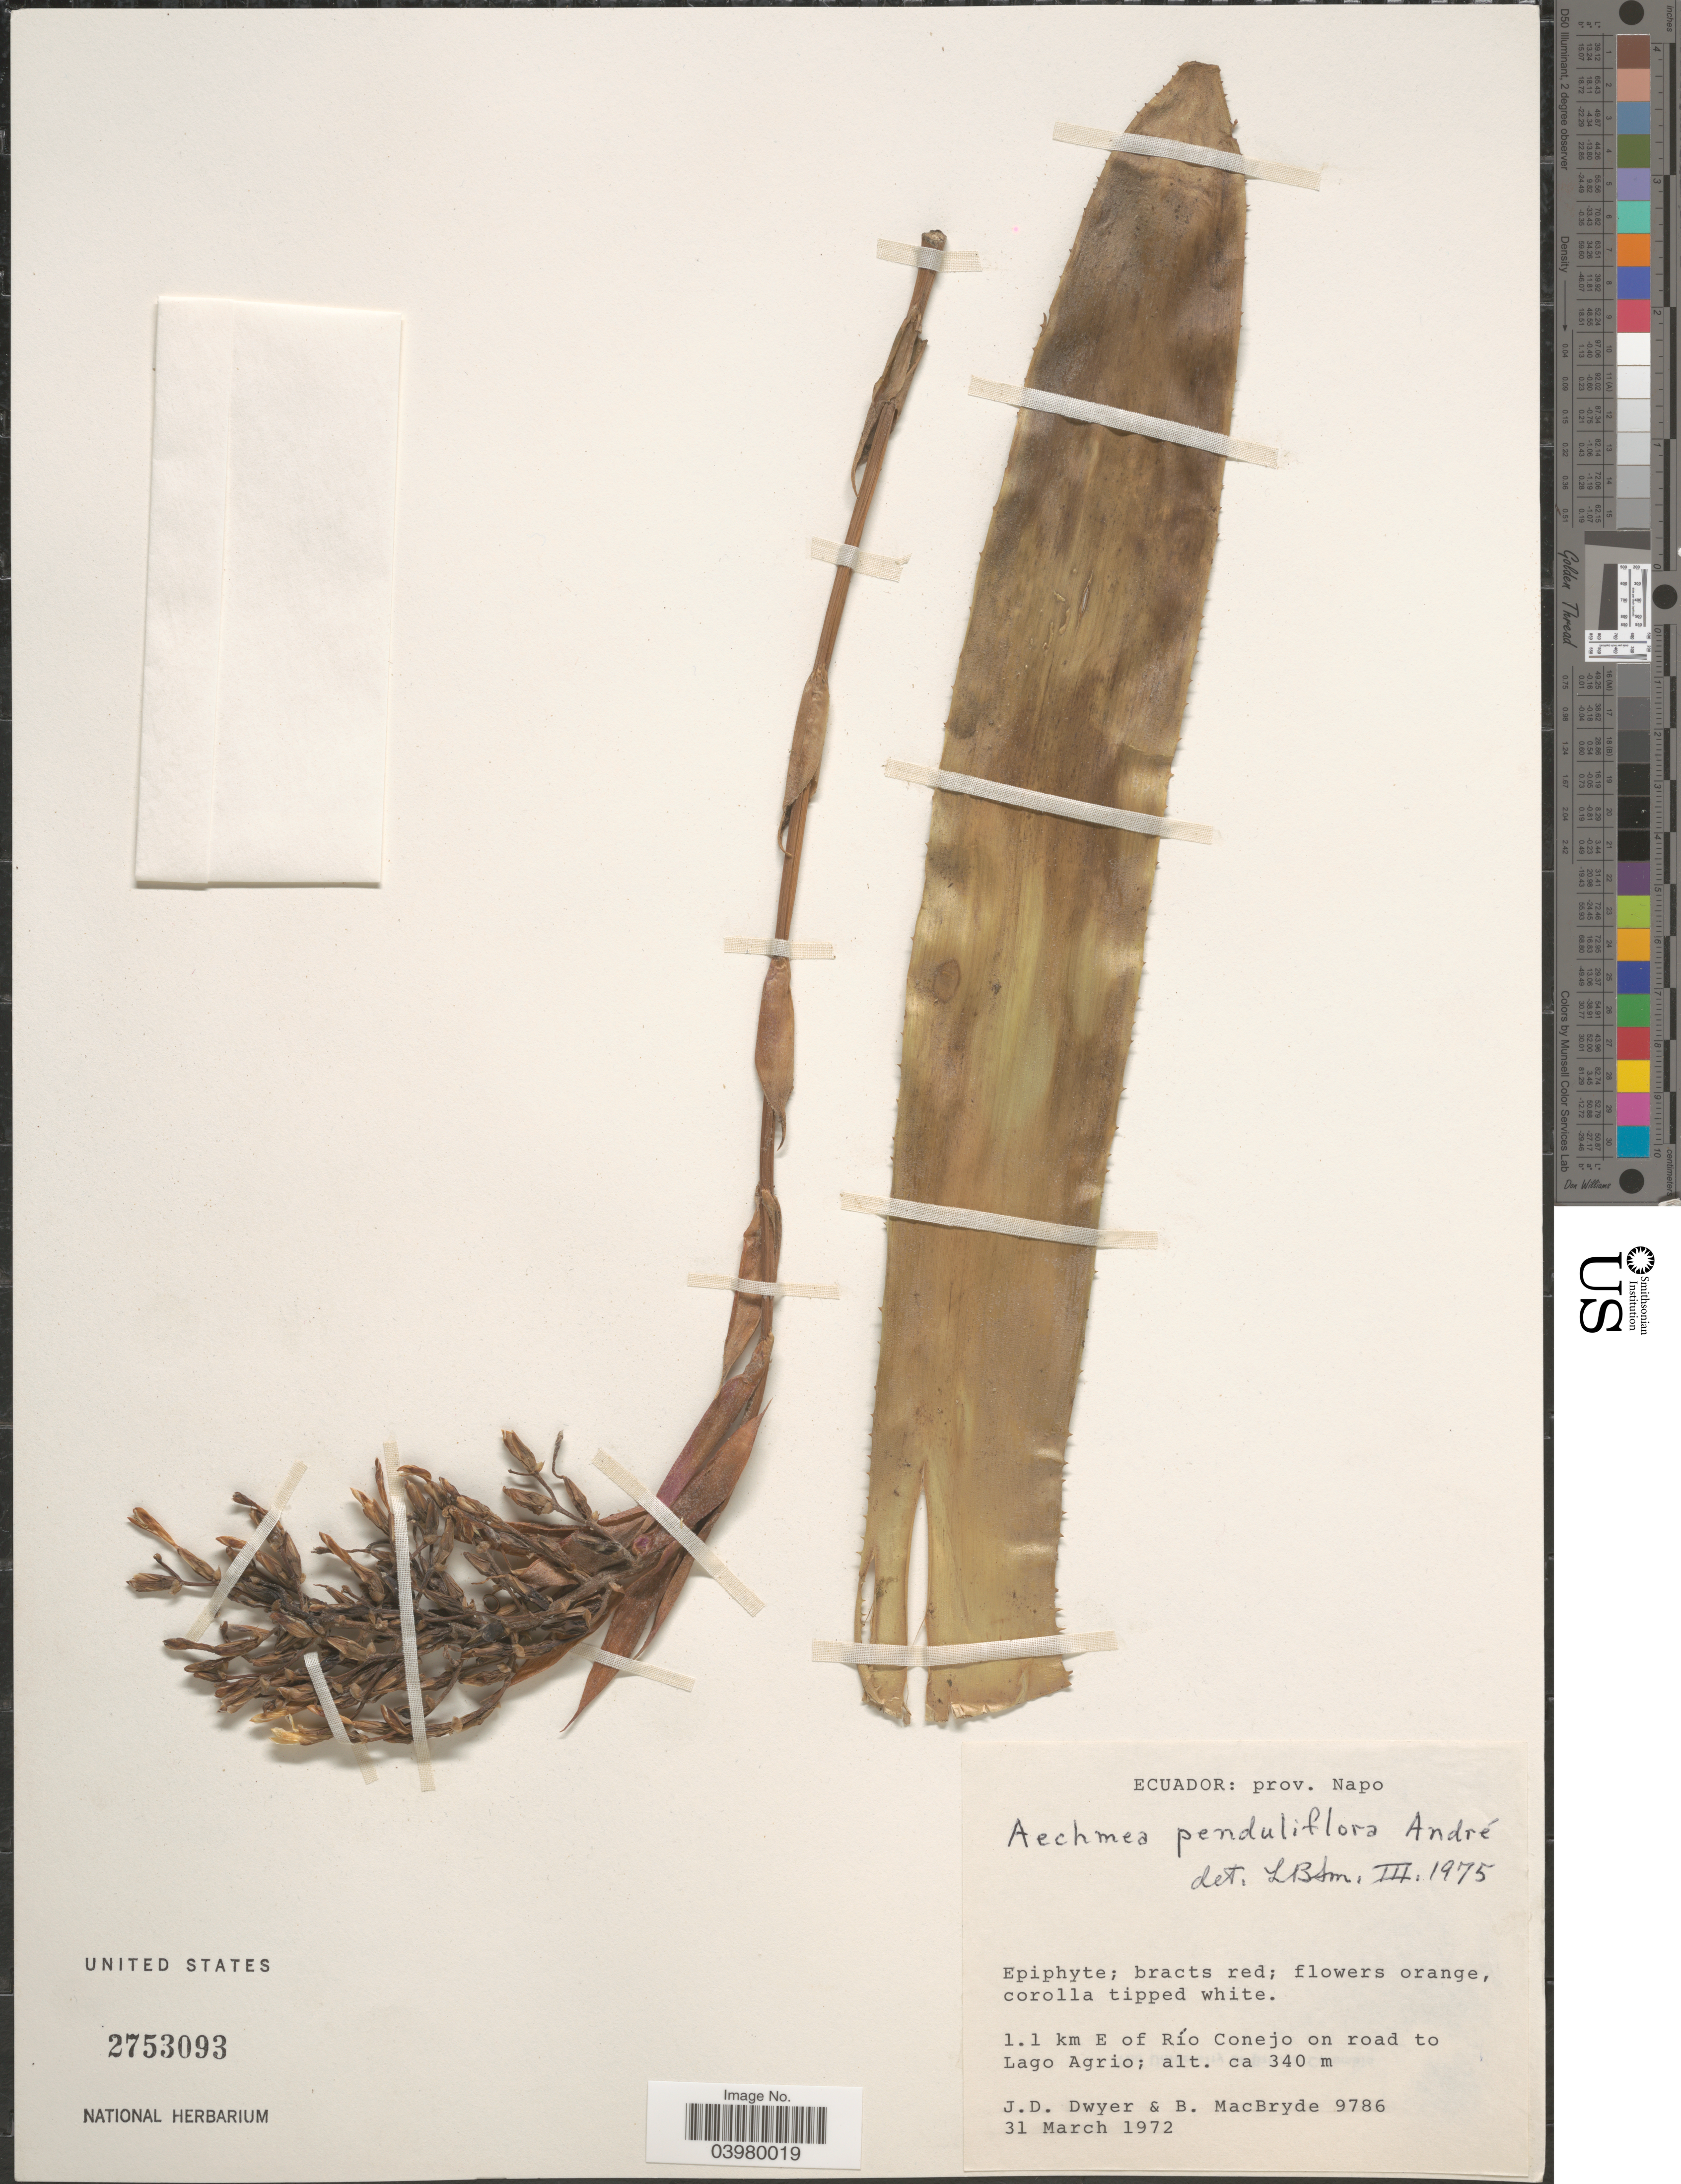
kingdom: Plantae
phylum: Tracheophyta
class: Liliopsida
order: Poales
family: Bromeliaceae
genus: Aechmea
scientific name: Aechmea penduliflora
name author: André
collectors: J. D. Dwyer & B. MacBryde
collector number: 9786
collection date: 1972-03-31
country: Ecuador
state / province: Napo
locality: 1.1 km E of Río Conejo on road to Lago Agrio.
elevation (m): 340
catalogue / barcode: US 2753093